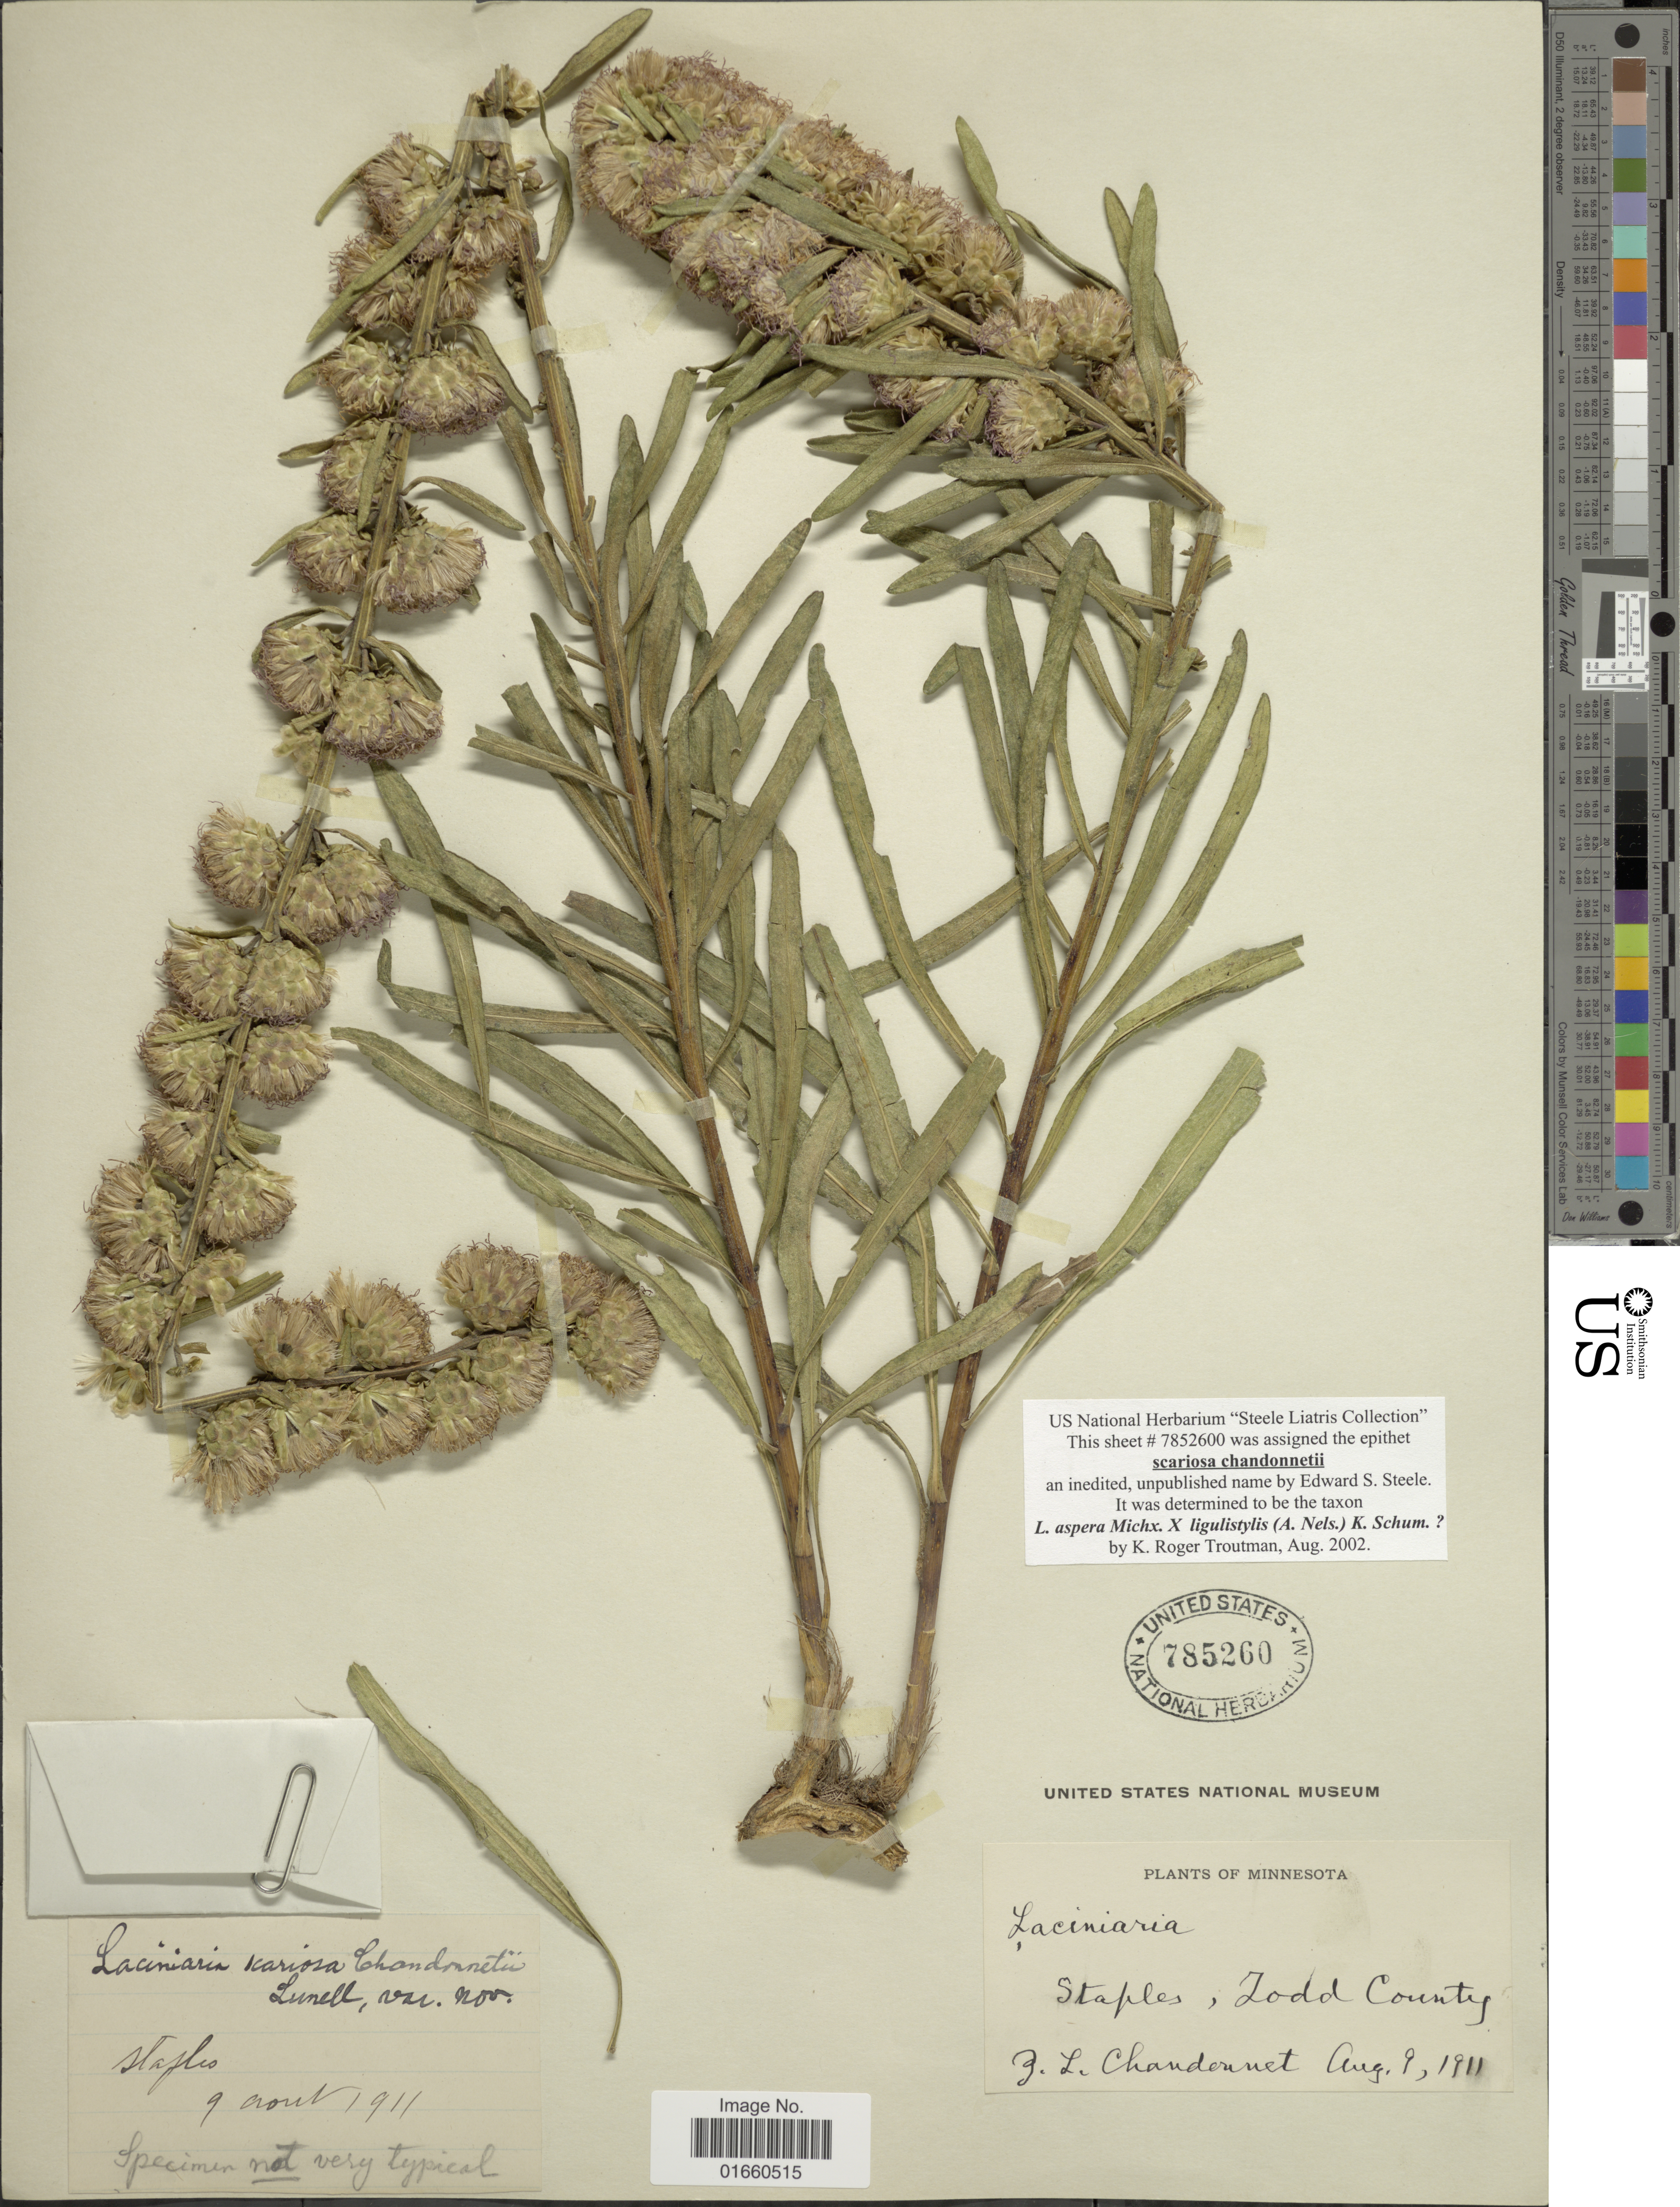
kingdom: Plantae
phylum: Tracheophyta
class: Magnoliopsida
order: Asterales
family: Asteraceae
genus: Liatris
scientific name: Liatris ligulistylis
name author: (A. Nelson) K. Schum.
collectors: Z. Chandonnet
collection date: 1911-08-09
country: United States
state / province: Minnesota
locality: Staples, Todd County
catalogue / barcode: US 785260